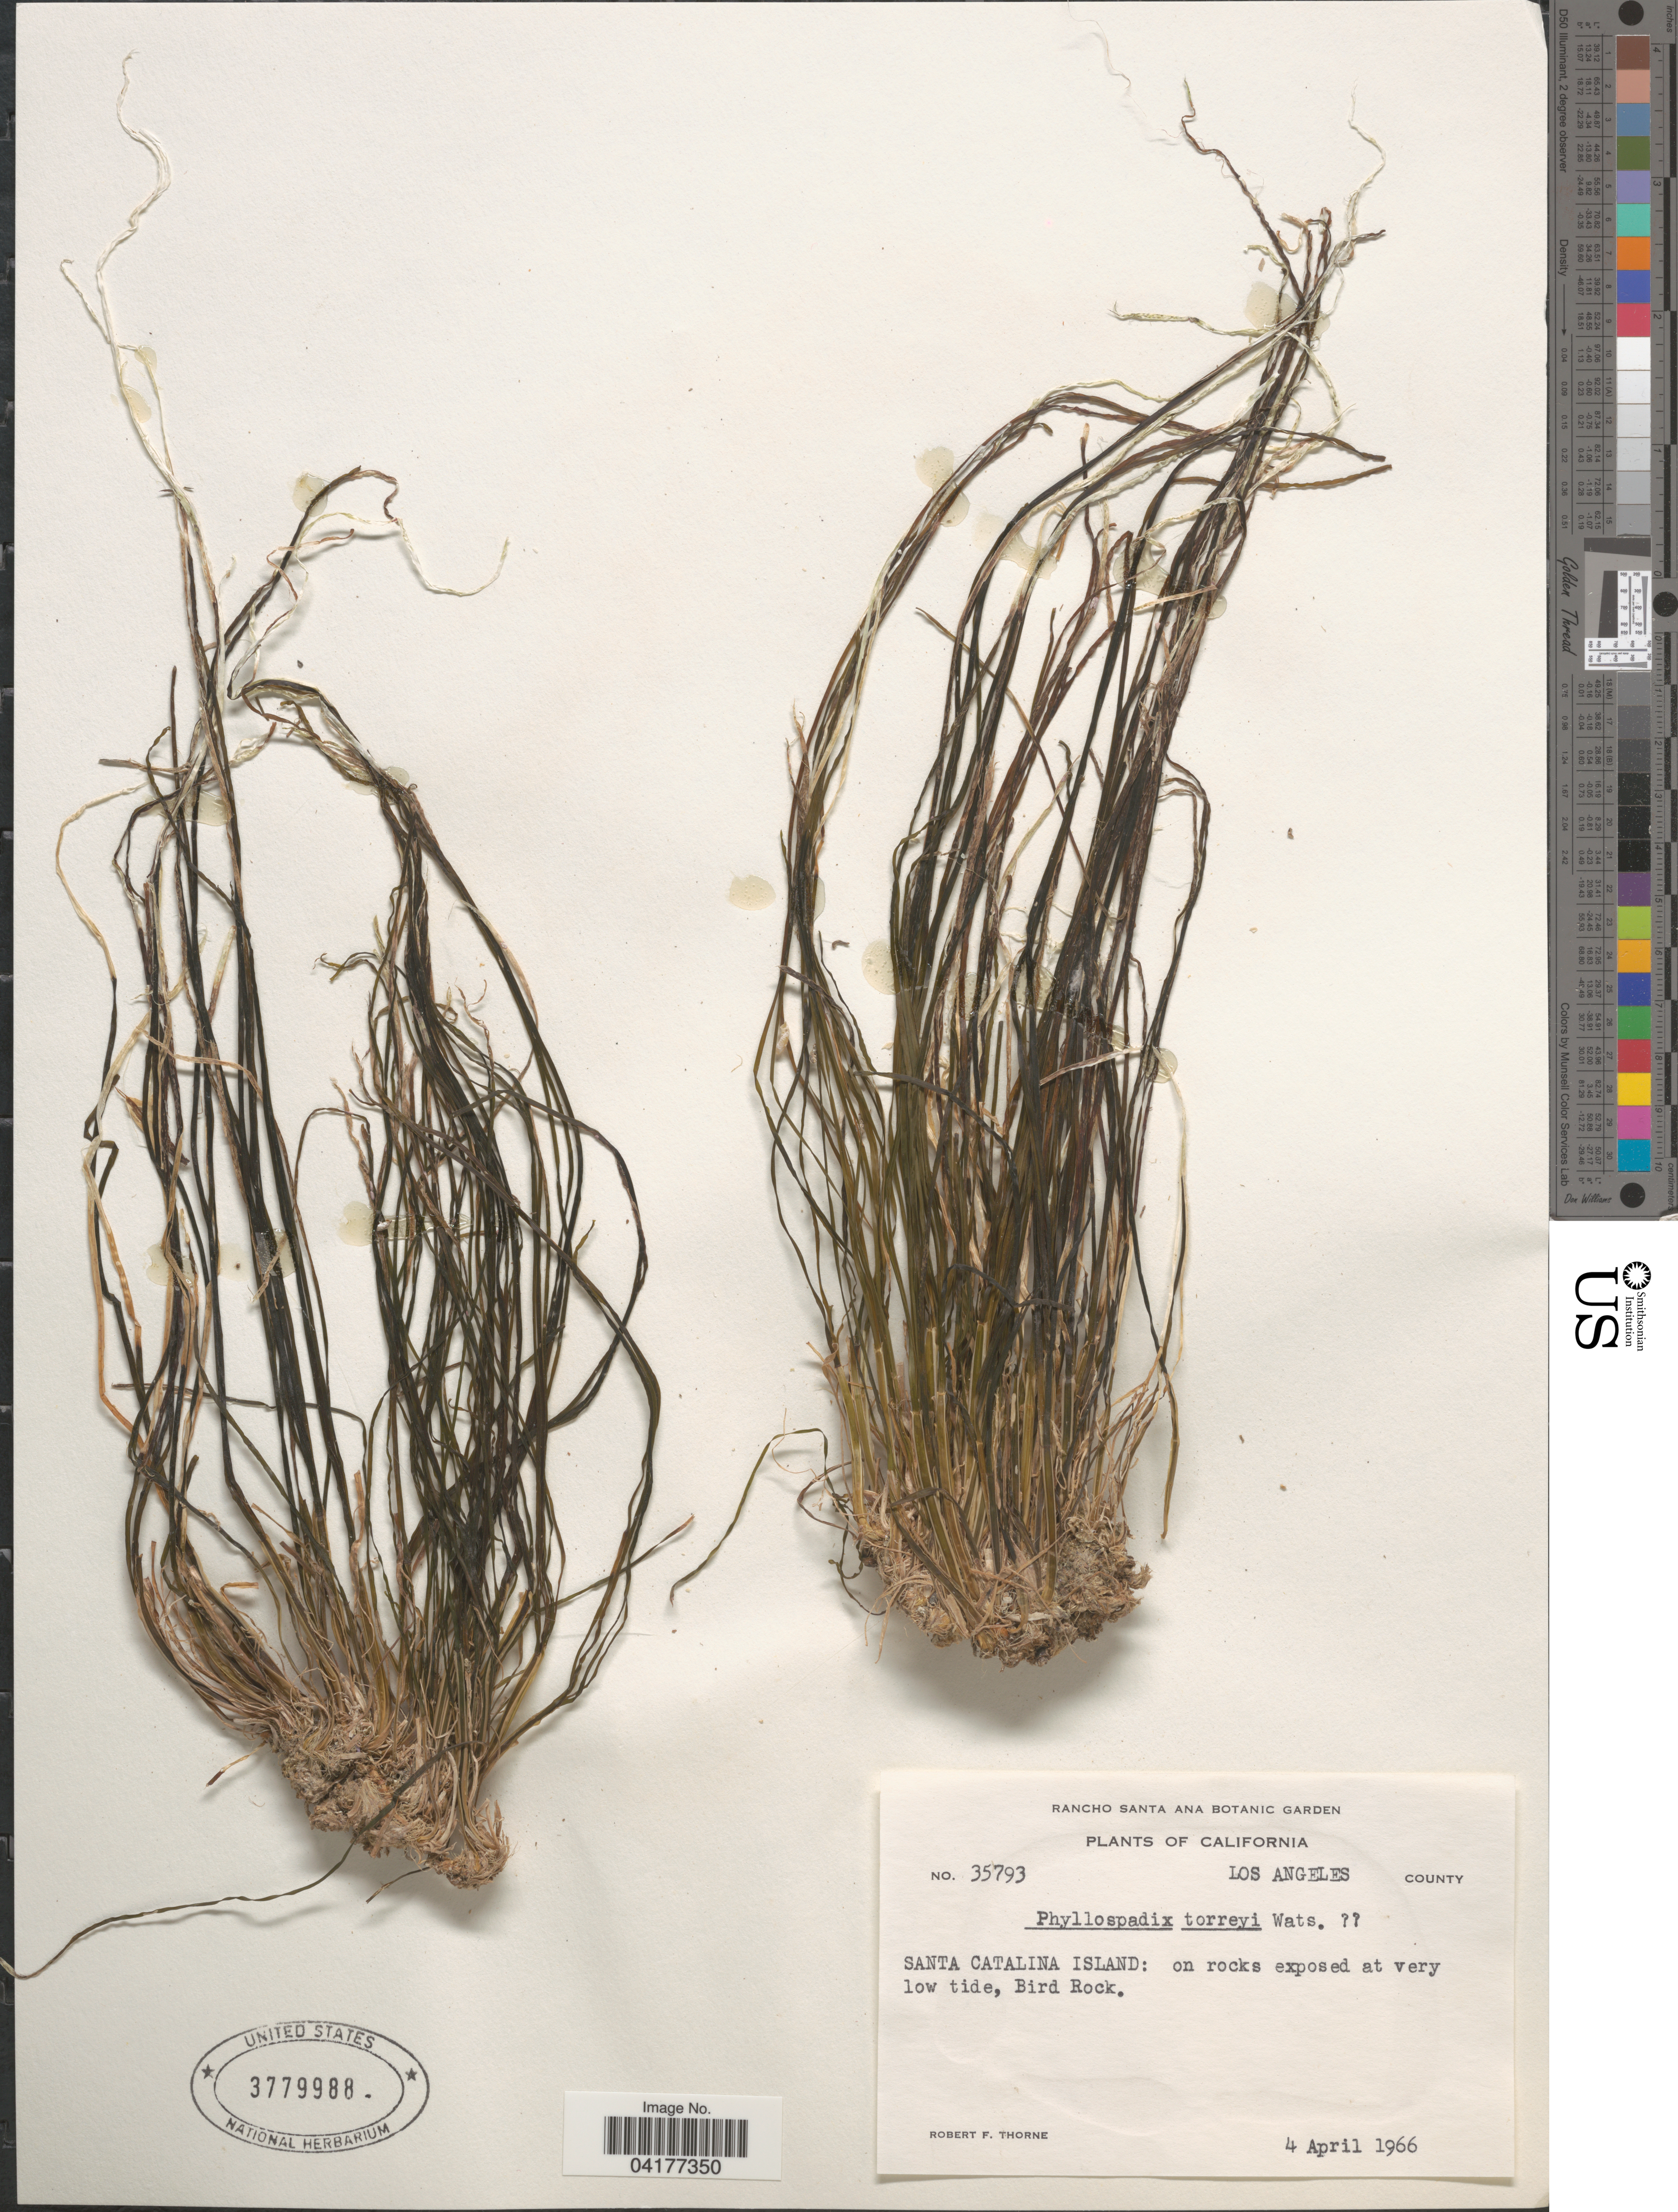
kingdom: Plantae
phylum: Tracheophyta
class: Liliopsida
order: Alismatales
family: Zosteraceae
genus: Phyllospadix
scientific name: Phyllospadix torreyi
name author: S. Watson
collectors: R. F. Thorne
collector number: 35793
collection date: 1966-04-04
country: United States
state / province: California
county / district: Los Angeles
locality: Los Angeles County. Santa Catalina Island: Bird Rock.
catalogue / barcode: US 3779988